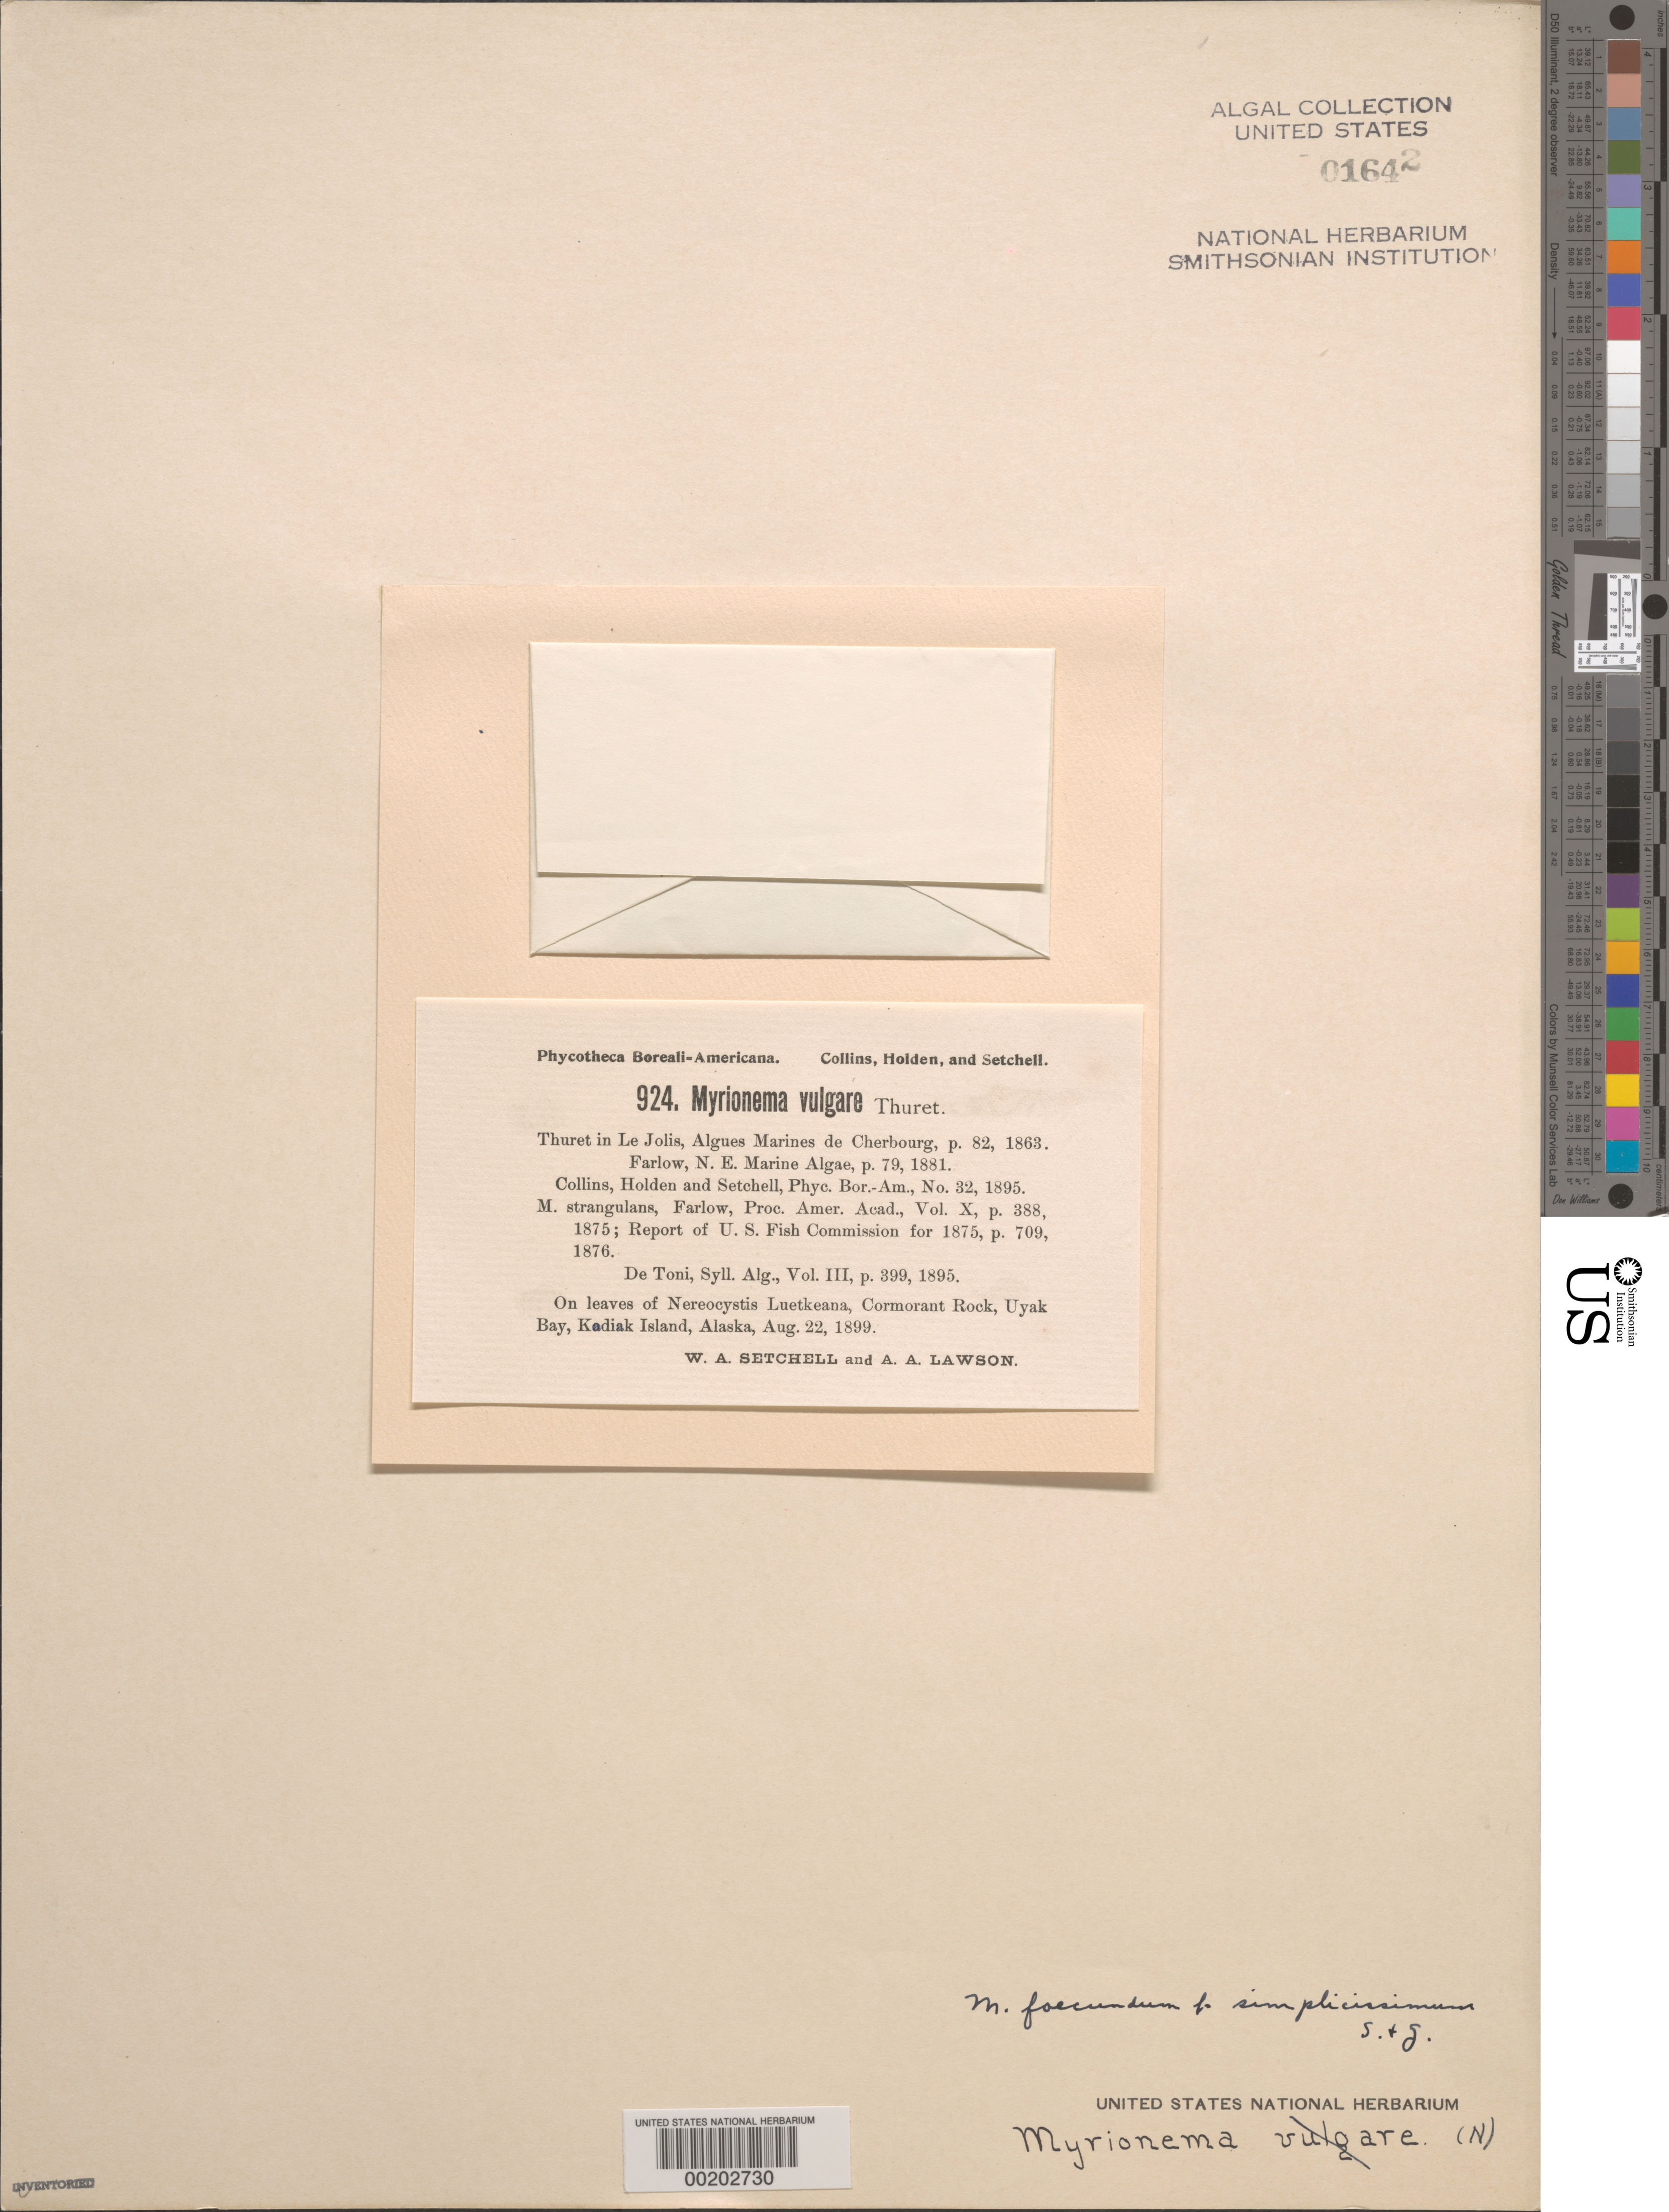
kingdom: Chromista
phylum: Ochrophyta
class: Phaeophyceae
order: Ectocarpales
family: Chordariaceae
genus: Chilionema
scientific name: Chilionema foecundum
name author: (Stromfelt) R.L.Fletcher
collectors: W. Setchell & A. A. Lawson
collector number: PB-A 924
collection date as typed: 22 Aug 1899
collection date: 1899-08-22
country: United States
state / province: Alaska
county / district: Kodiak Island Division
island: Kodiak Island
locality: Cormorant Rocks, Uyak Bay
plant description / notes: Collins, Holden & Setchell, Phycotheca Boreali-Americana, as Myrionema vulgare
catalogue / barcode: US 1642